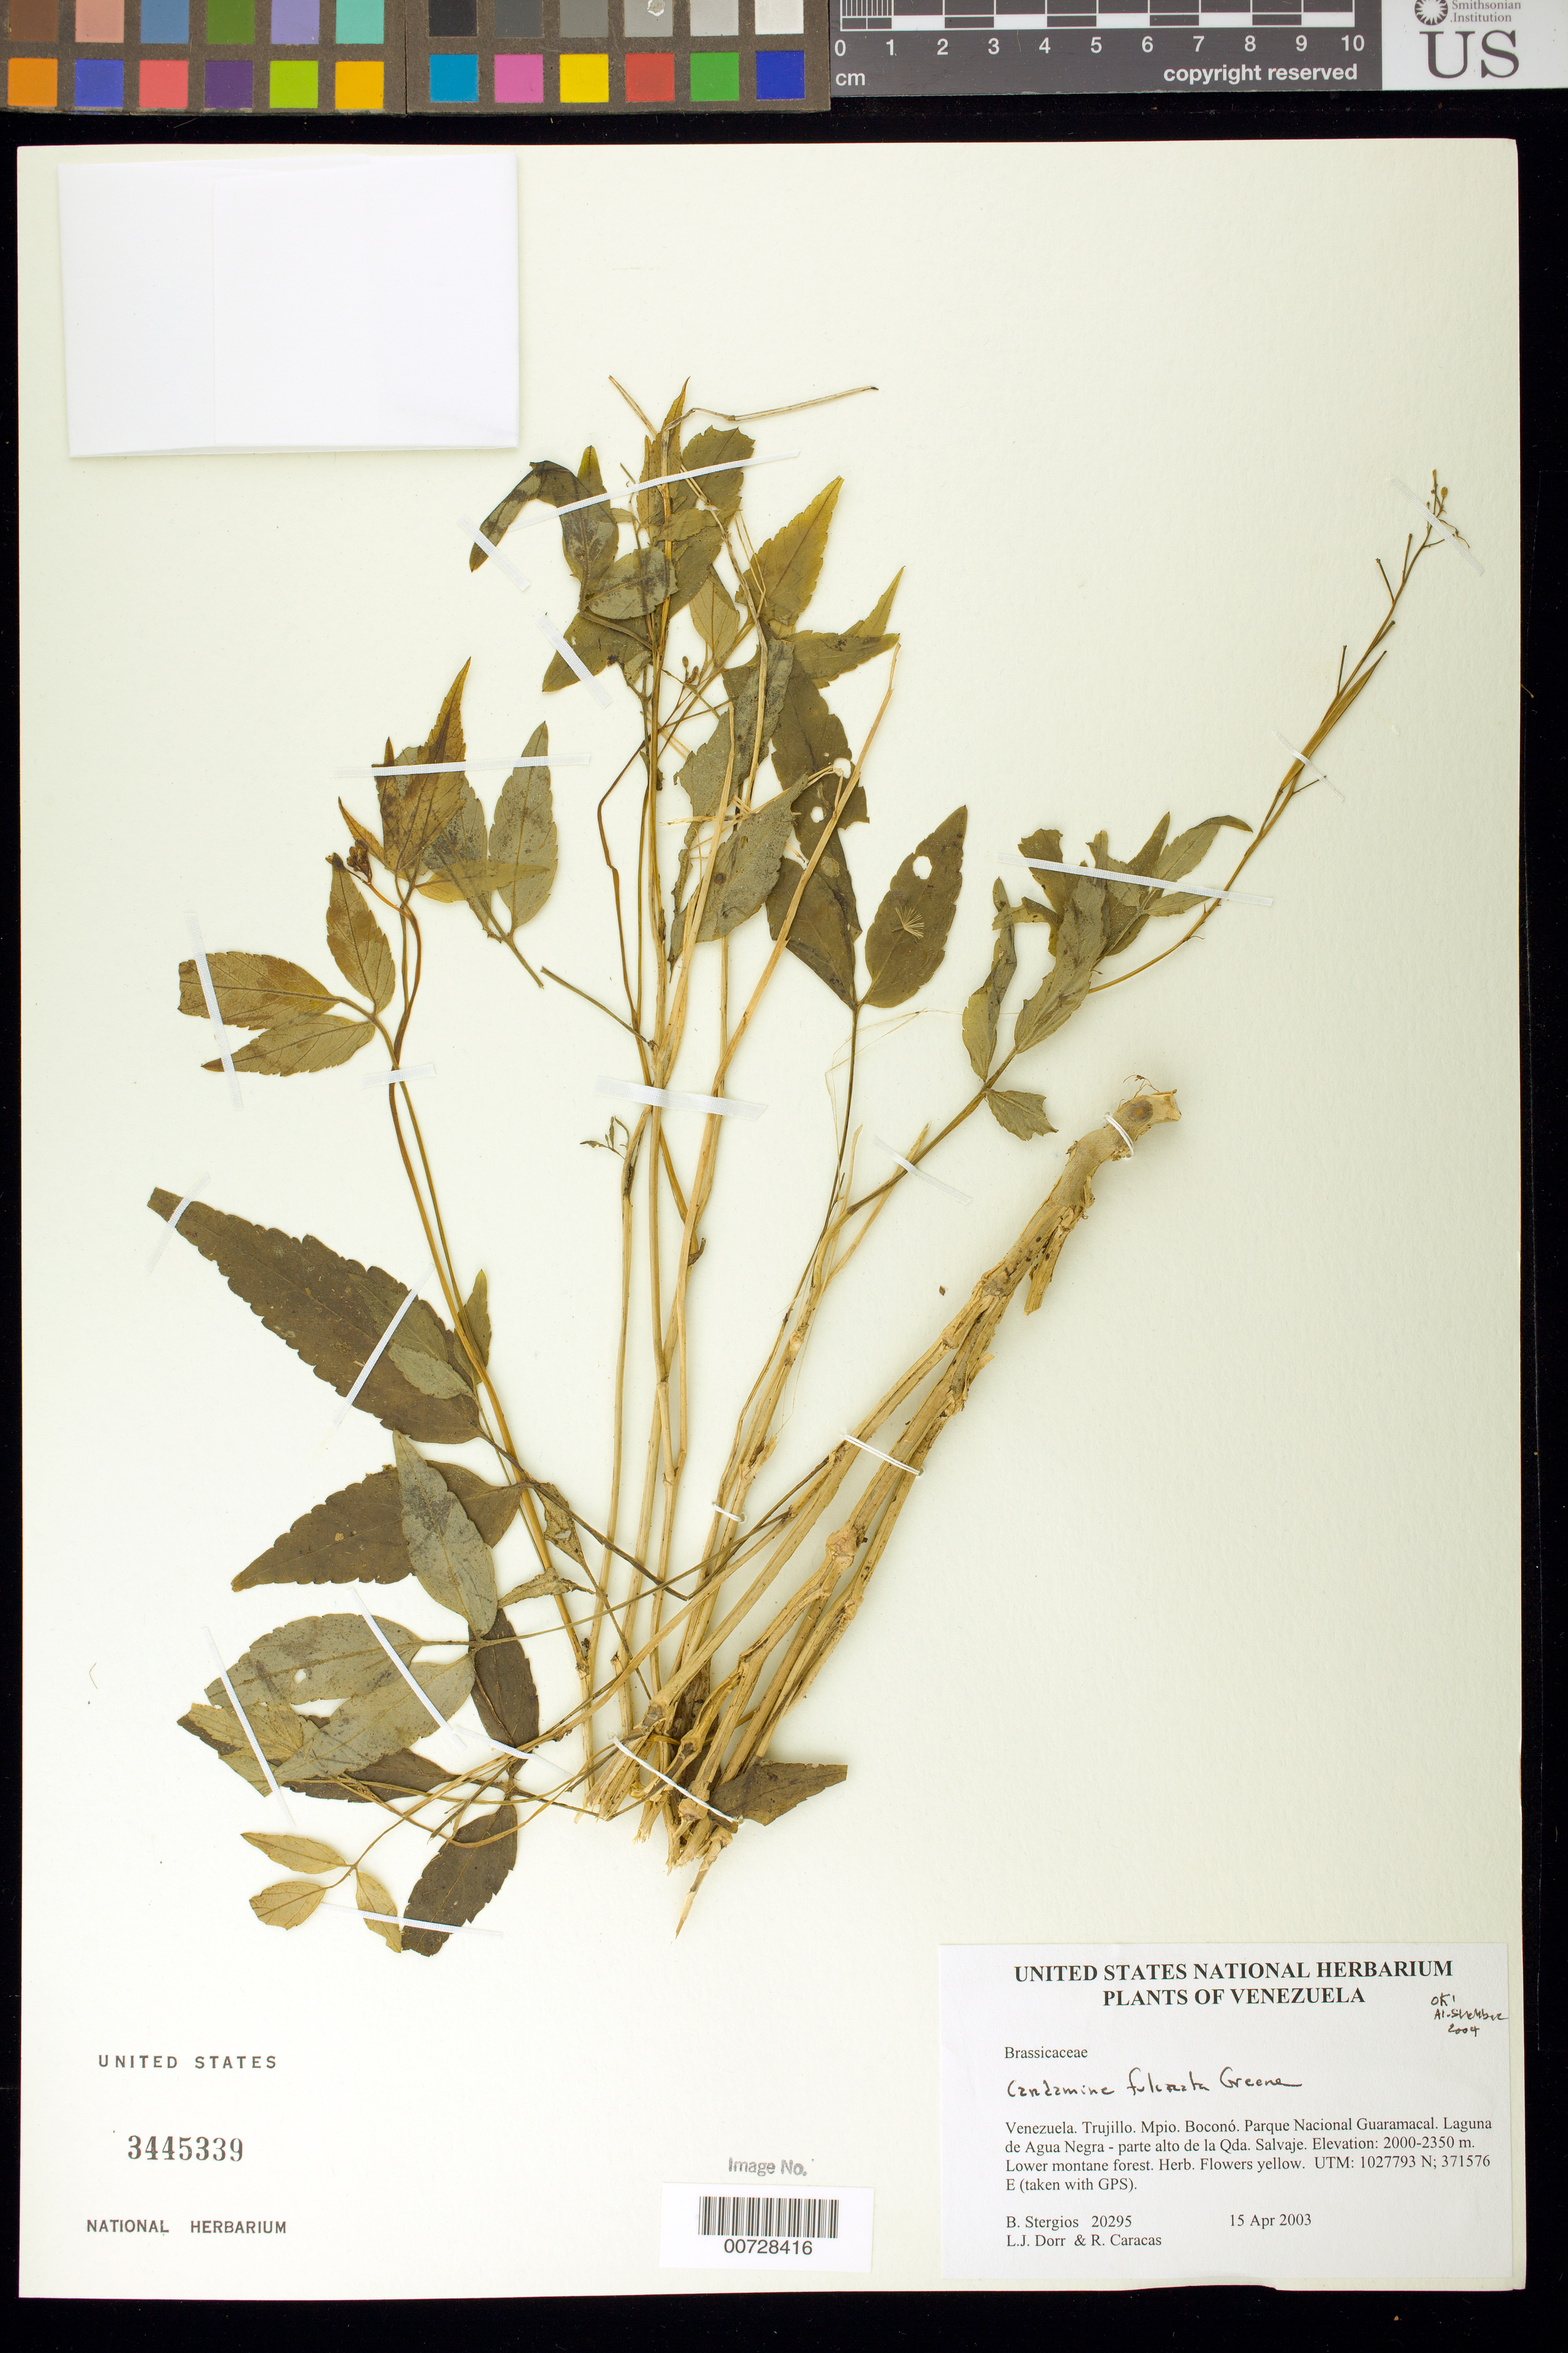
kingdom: Plantae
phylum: Tracheophyta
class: Magnoliopsida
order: Brassicales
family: Brassicaceae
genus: Cardamine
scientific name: Cardamine fulcrata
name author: Greene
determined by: Dorr, L. J., (BOT), Smithsonian Institution - National Museum of Natural History (UNITED STATES)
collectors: B. G. Stergios, L. J. Dorr & R. Caracas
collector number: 20295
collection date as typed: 15 Apr 2003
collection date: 2003-04-15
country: Venezuela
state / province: Trujillo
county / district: Boconó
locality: Parque Nacional Guaramacal, Laguna de Agua Negra - parte alto de la Qda. Salvaje.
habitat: Lower montane forest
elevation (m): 2000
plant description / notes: F, MO, PORT, US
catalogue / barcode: US 3445339